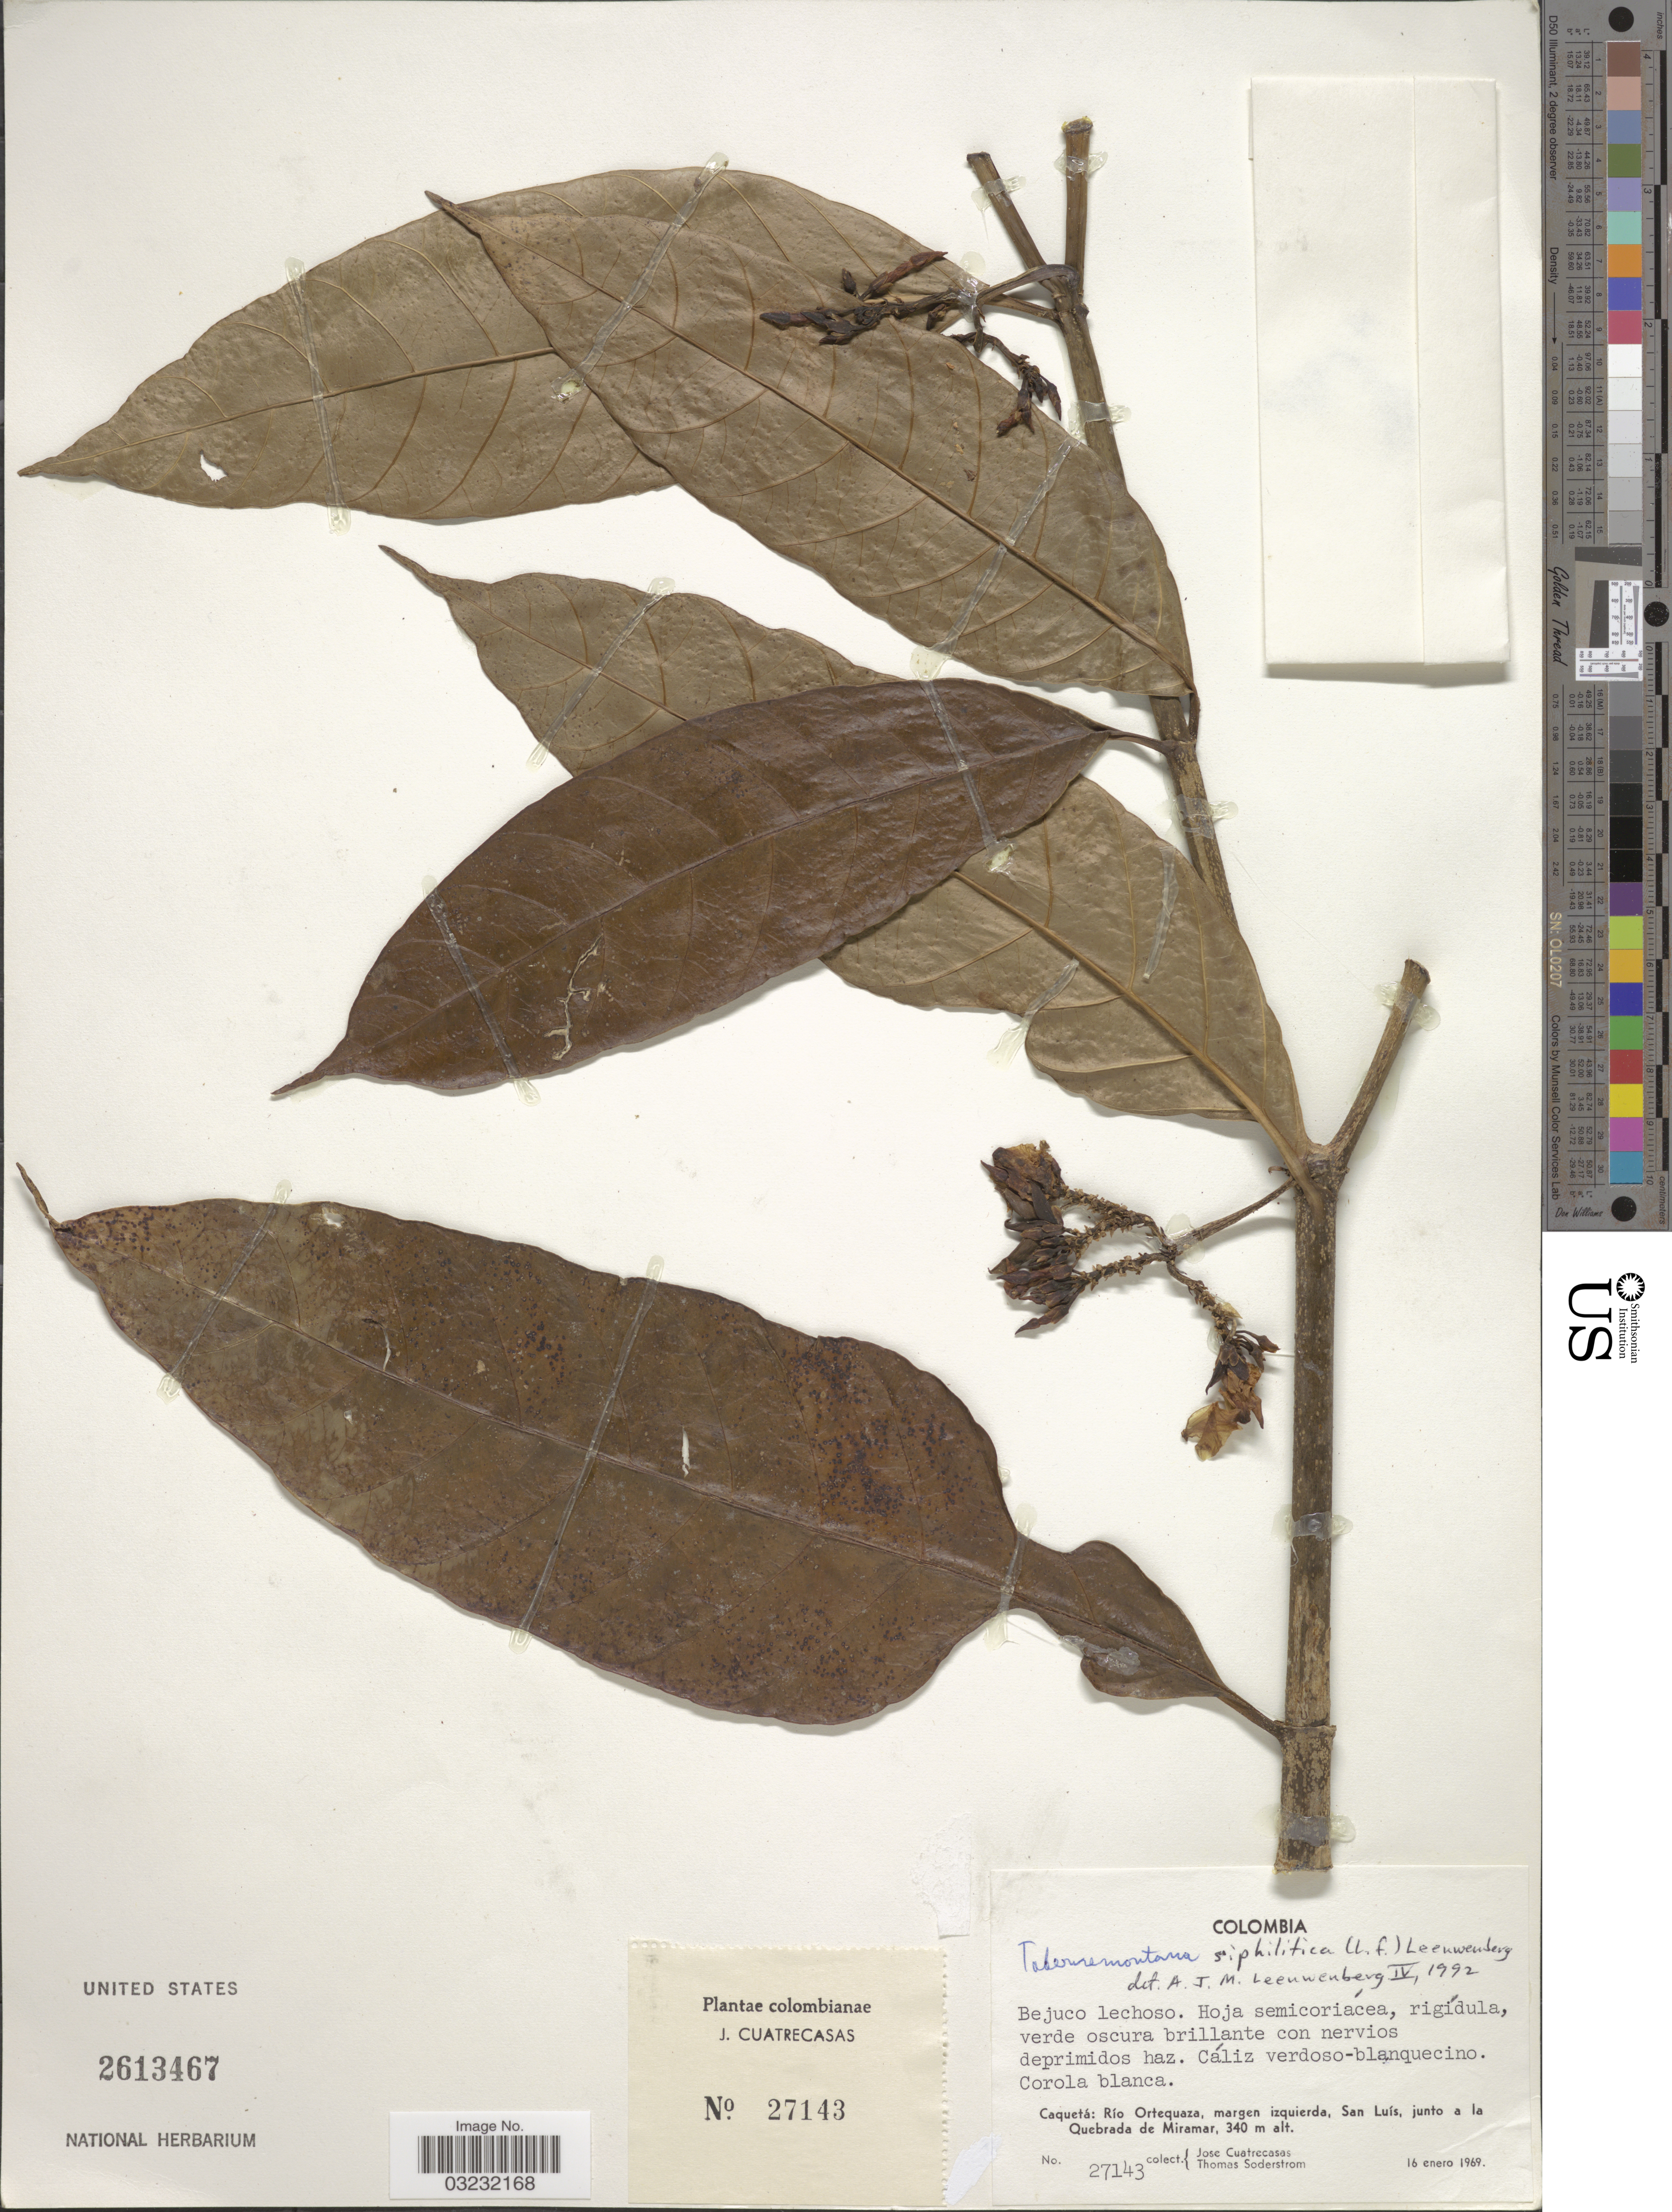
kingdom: Plantae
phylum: Tracheophyta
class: Magnoliopsida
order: Gentianales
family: Apocynaceae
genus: Tabernaemontana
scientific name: Tabernaemontana siphilitica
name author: (L. f.) Leeuwenb.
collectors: J. Cuatrecasas & T. R. Soderstrom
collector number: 27143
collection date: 1969-01-16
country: Colombia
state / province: Caquetá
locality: Caquetá: Río Ortequaza, margen izquierda, San Luís, junto a la Quebrada de Miramar.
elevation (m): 340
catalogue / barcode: US 2613467